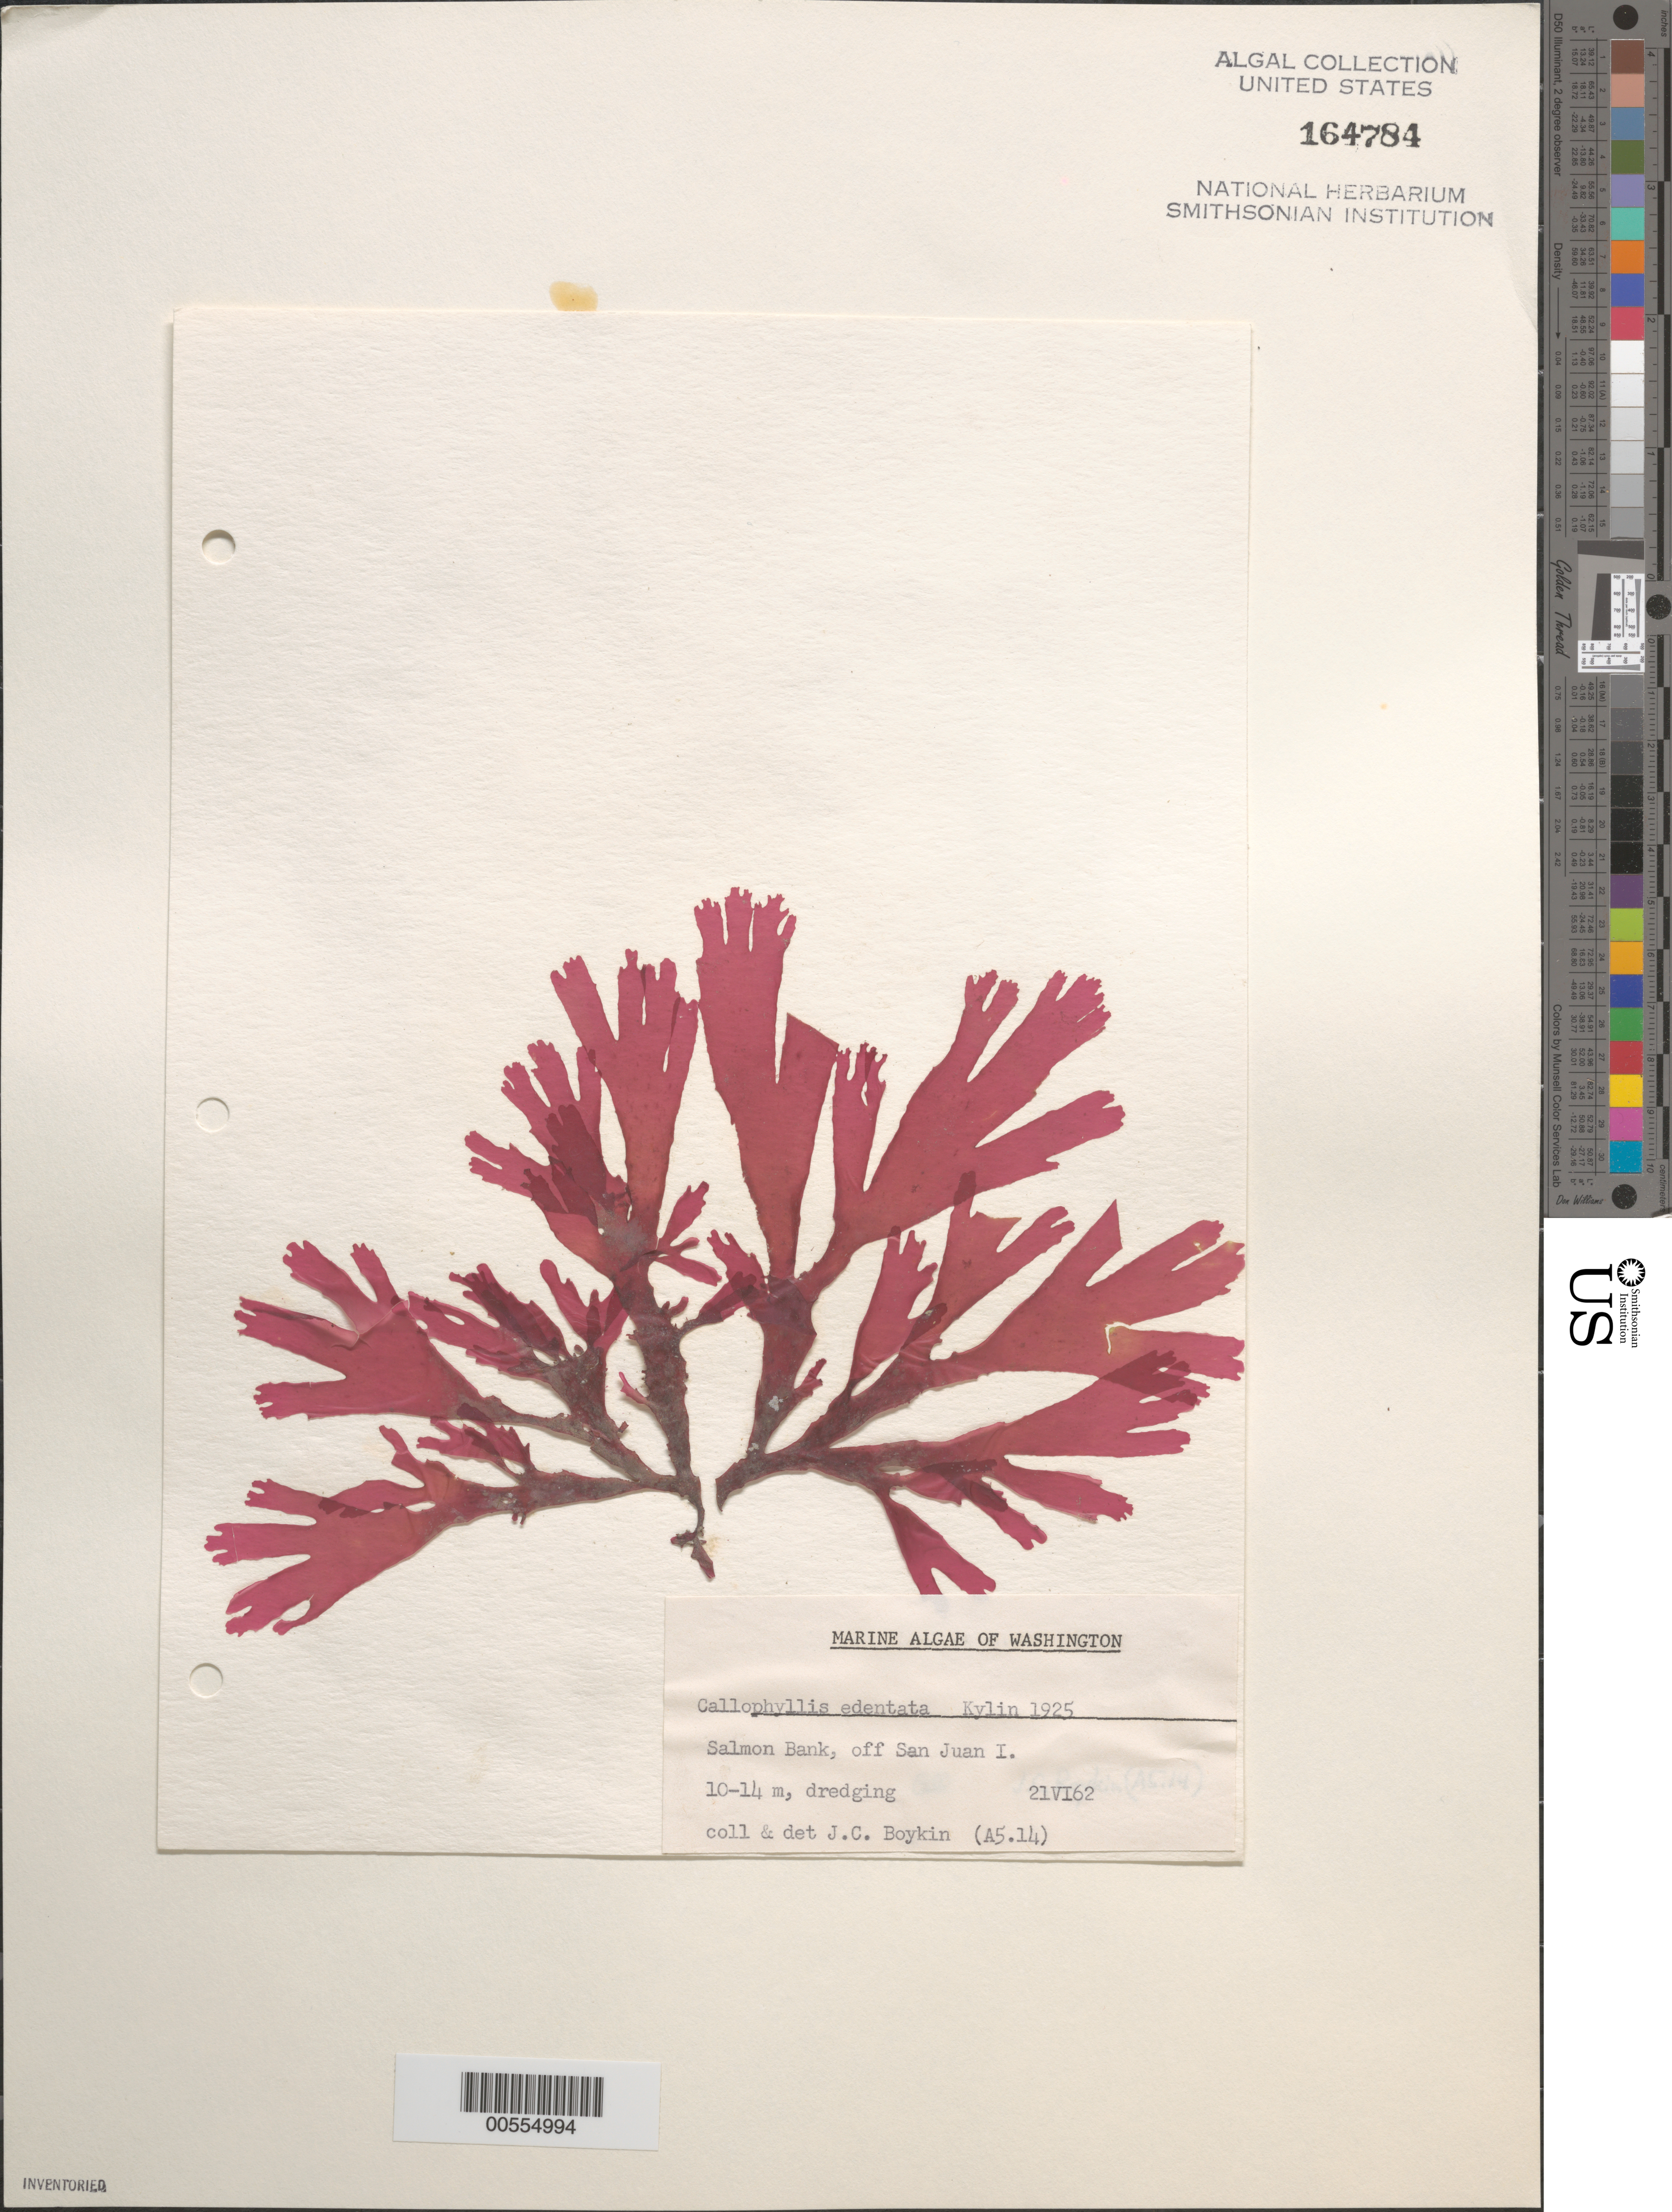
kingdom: Plantae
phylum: Rhodophyta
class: Florideophyceae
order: Gigartinales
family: Kallymeniaceae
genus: Callophyllis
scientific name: Callophyllis edentata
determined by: Boykin, J. C.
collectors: J. Boykin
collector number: A5.14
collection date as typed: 21 Jun 1962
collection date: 1962-06-21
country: United States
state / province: Washington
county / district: San Juan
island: San Juan Island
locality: Salmon Bank, off San Juan Island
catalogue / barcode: US 164784